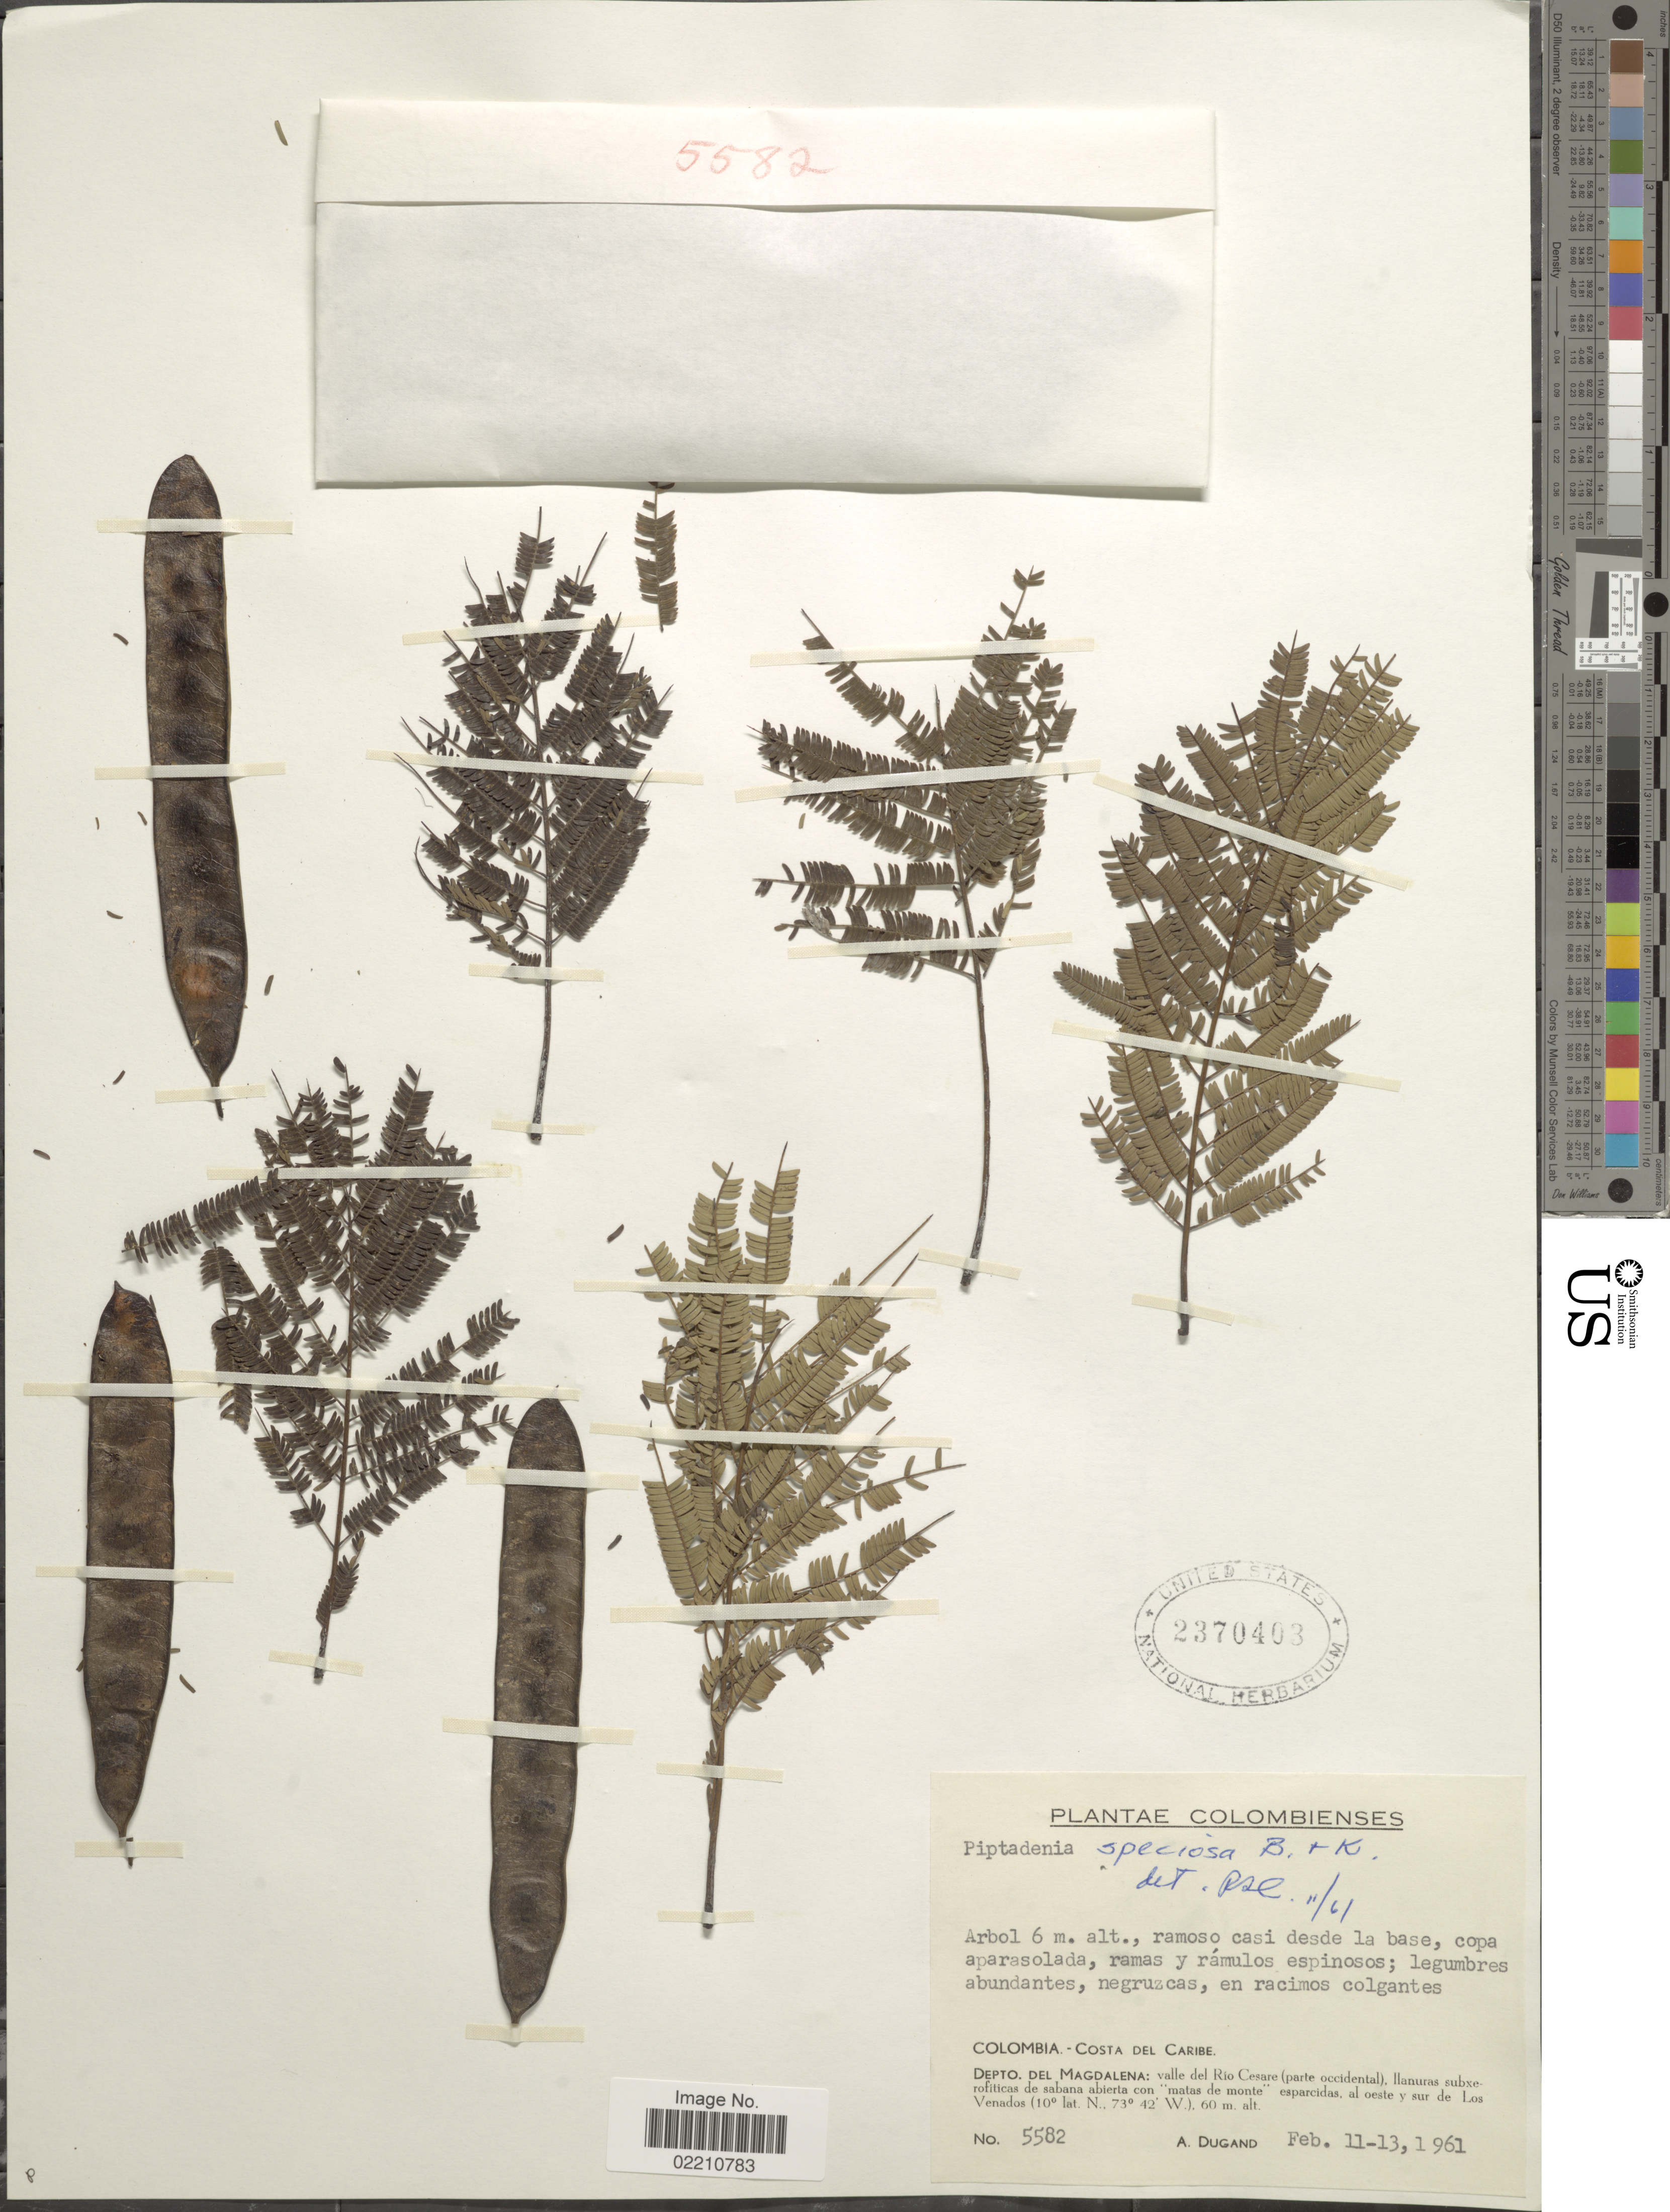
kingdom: Plantae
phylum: Tracheophyta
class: Magnoliopsida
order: Fabales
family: Fabaceae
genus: Lachesiodendron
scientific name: Lachesiodendron viridiflorum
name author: (Kunth) P.G. Ribeiro et al.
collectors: A. Dugand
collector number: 5582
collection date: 1961-02-11/1961-02-13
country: Colombia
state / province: Magdalena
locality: Costa del Caribe, Valle del Rio Cesare (parte occidental), llanuras subxerofiticas de sabana abierta con matas de monte: eparcidas, al oeste y sur de Los Venados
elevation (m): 60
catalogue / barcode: US 2370403